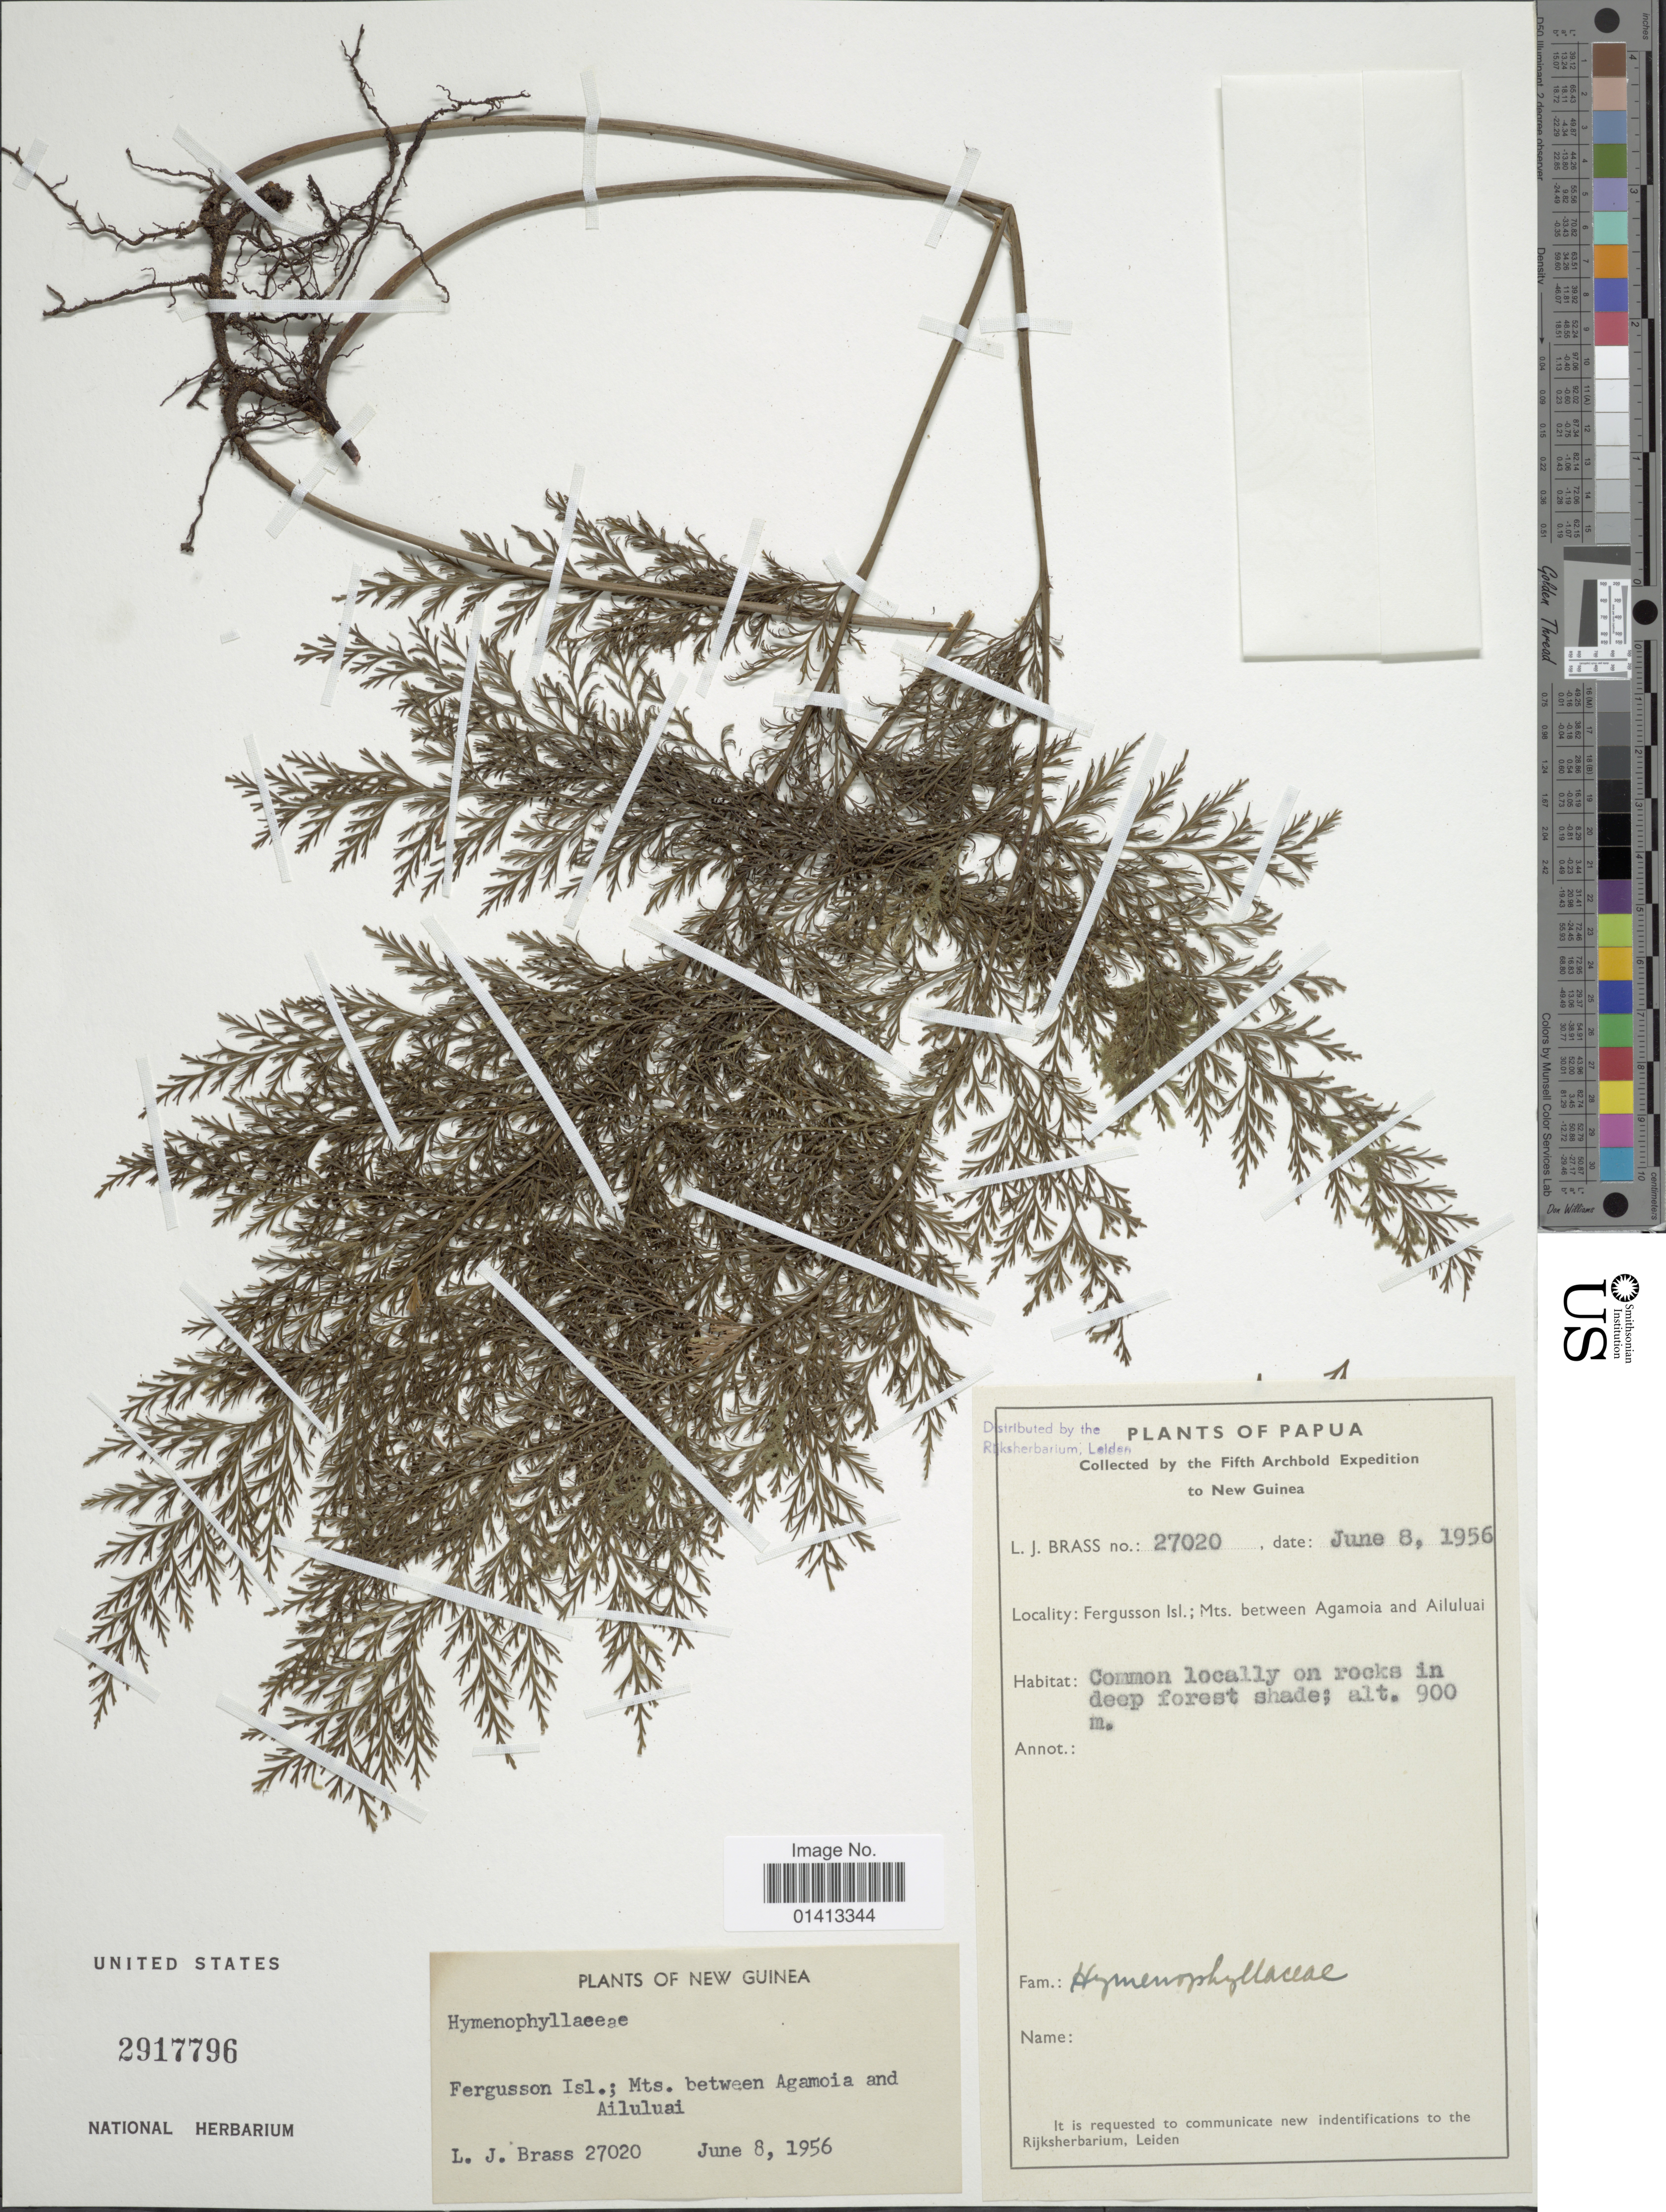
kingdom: Plantae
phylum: Tracheophyta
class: Polypodiopsida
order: Hymenophyllales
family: Hymenophyllaceae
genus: Crepidomanes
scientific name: Crepidomanes sp.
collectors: L. J. Brass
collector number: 27020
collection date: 1956-06-08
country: Papua New Guinea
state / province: Milne Bay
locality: Fergusson Isl; Mts between Agamoia and Ailuluai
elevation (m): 900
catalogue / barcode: US 2917796